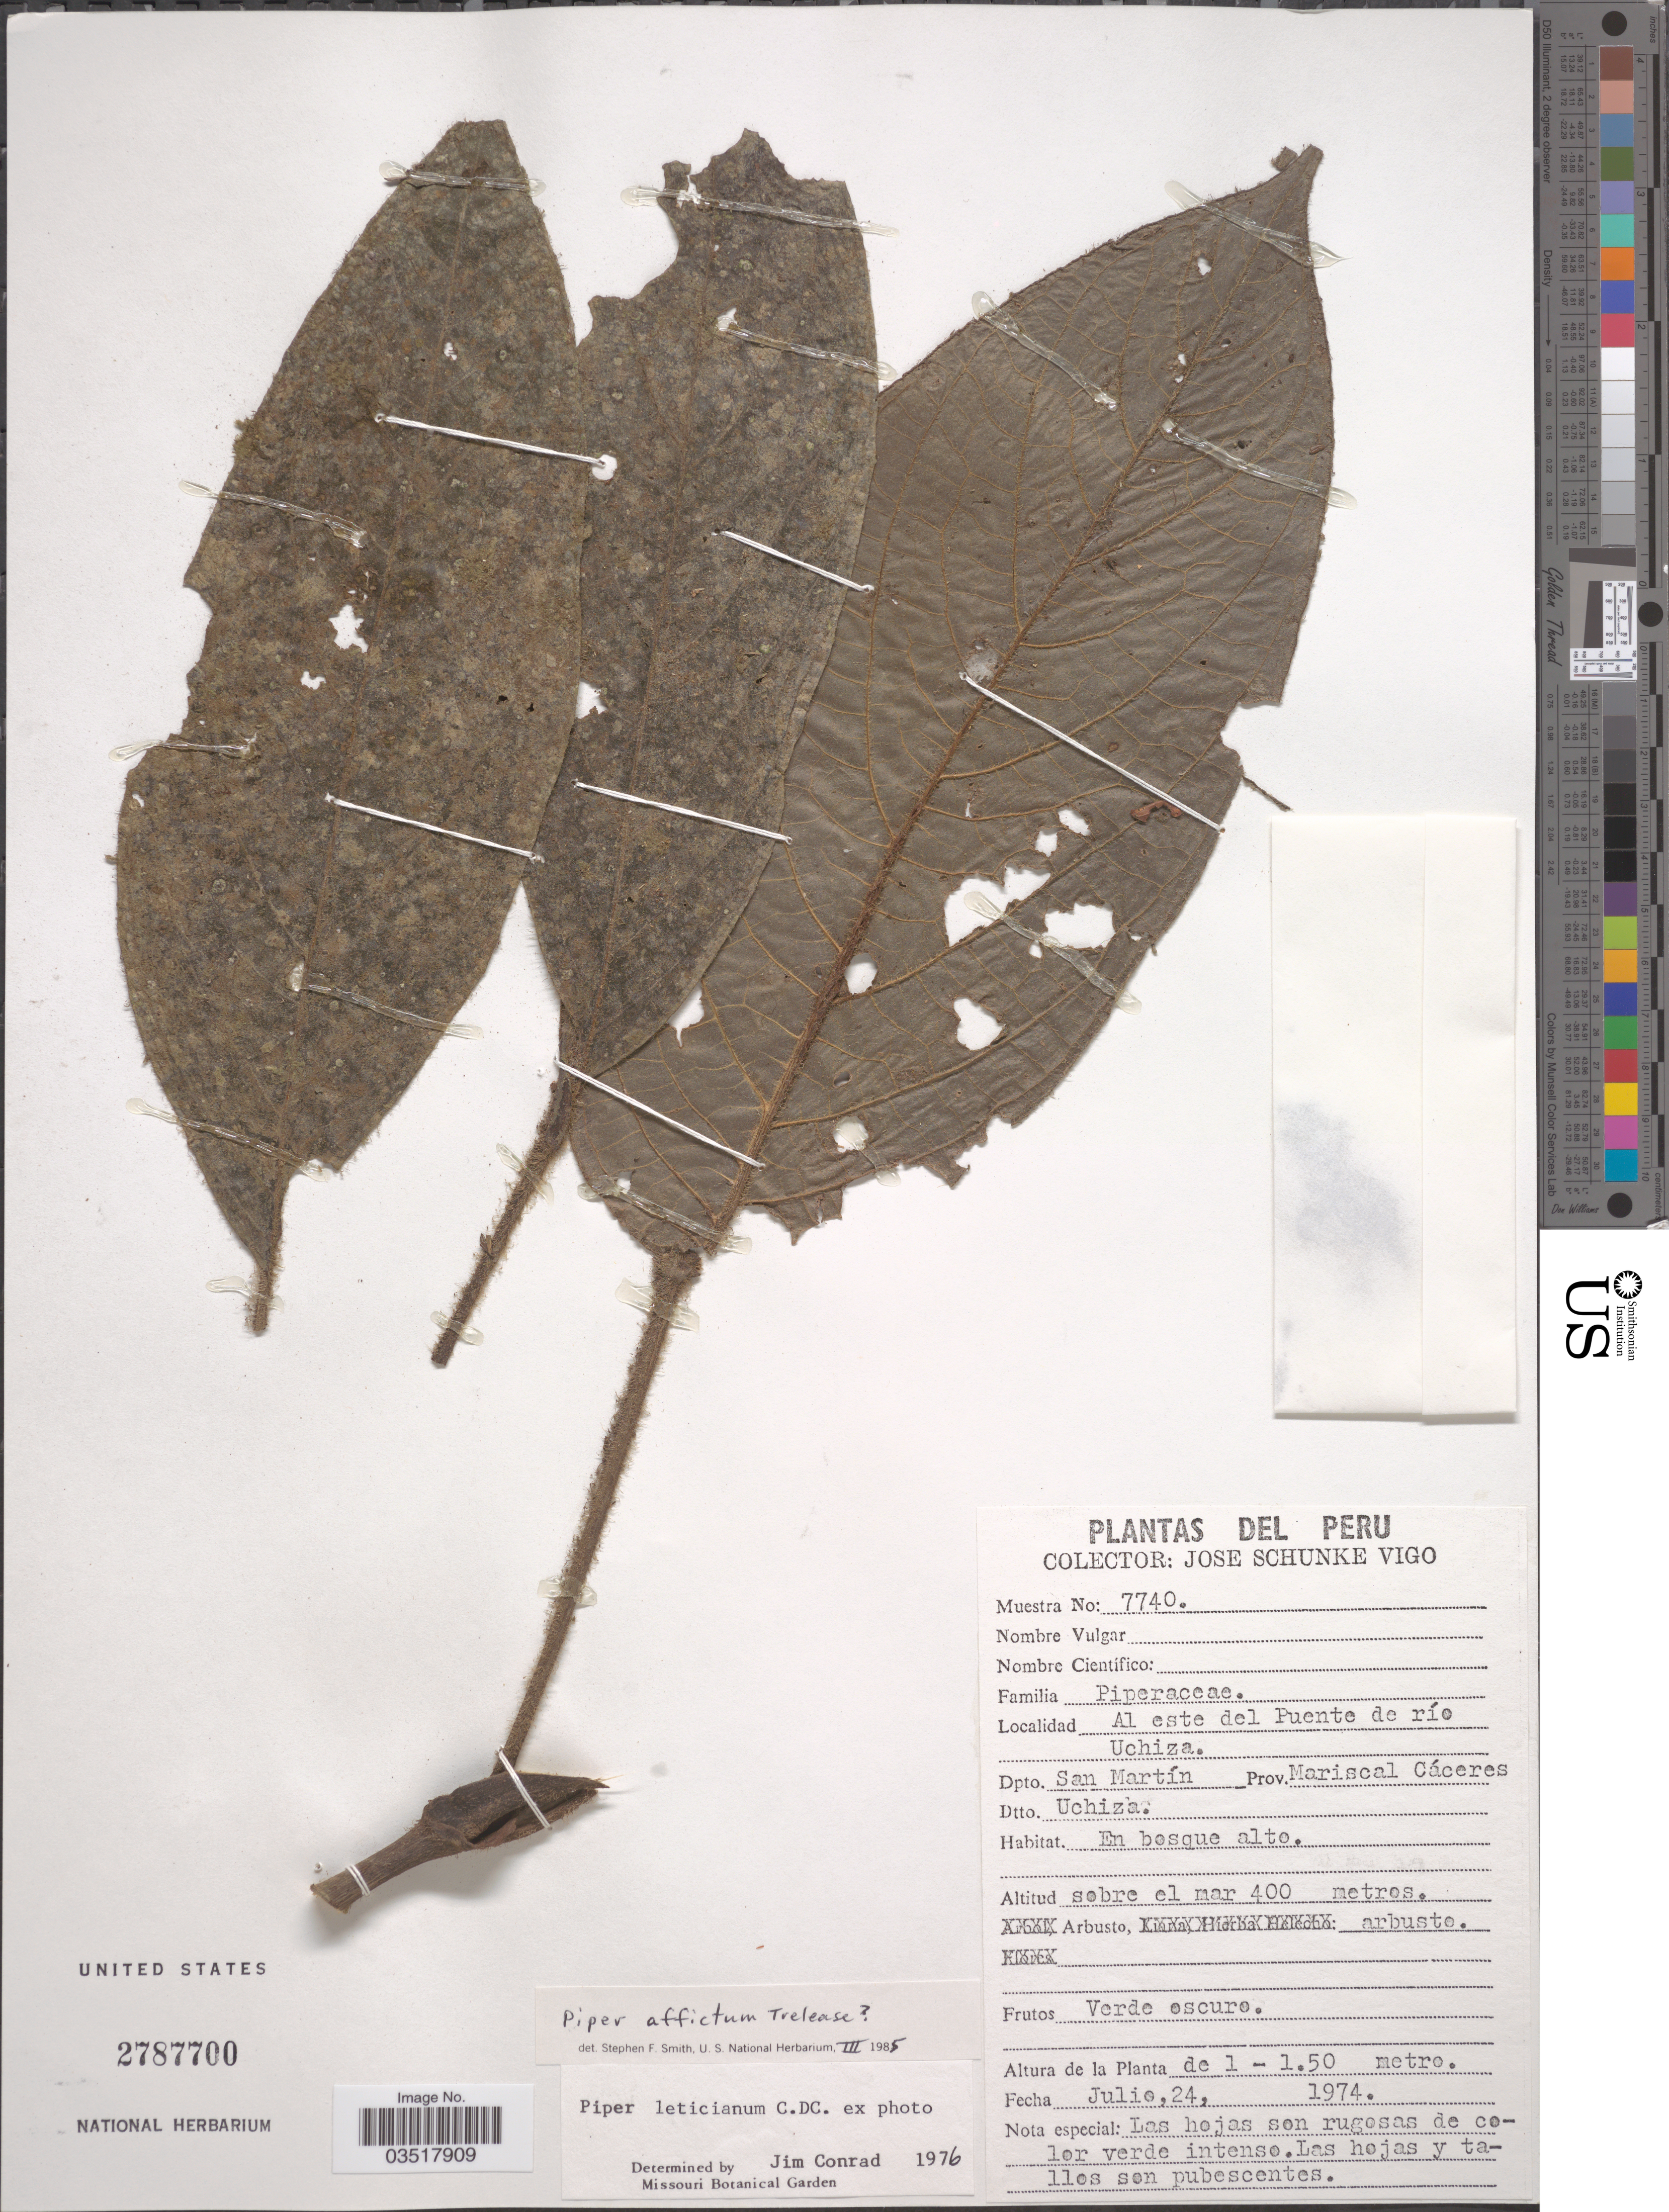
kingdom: Plantae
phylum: Tracheophyta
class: Magnoliopsida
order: Piperales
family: Piperaceae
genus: Piper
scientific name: Piper affictum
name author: Trel.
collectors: J. Schunke Vigo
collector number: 7740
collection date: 1974-07-24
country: Peru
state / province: San Martín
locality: Al este del Puente de río Uchiza. Dpto. San Martín. Prov. Mariscal Cáceres. Dtto. Uchiza.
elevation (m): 400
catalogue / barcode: US 2787700